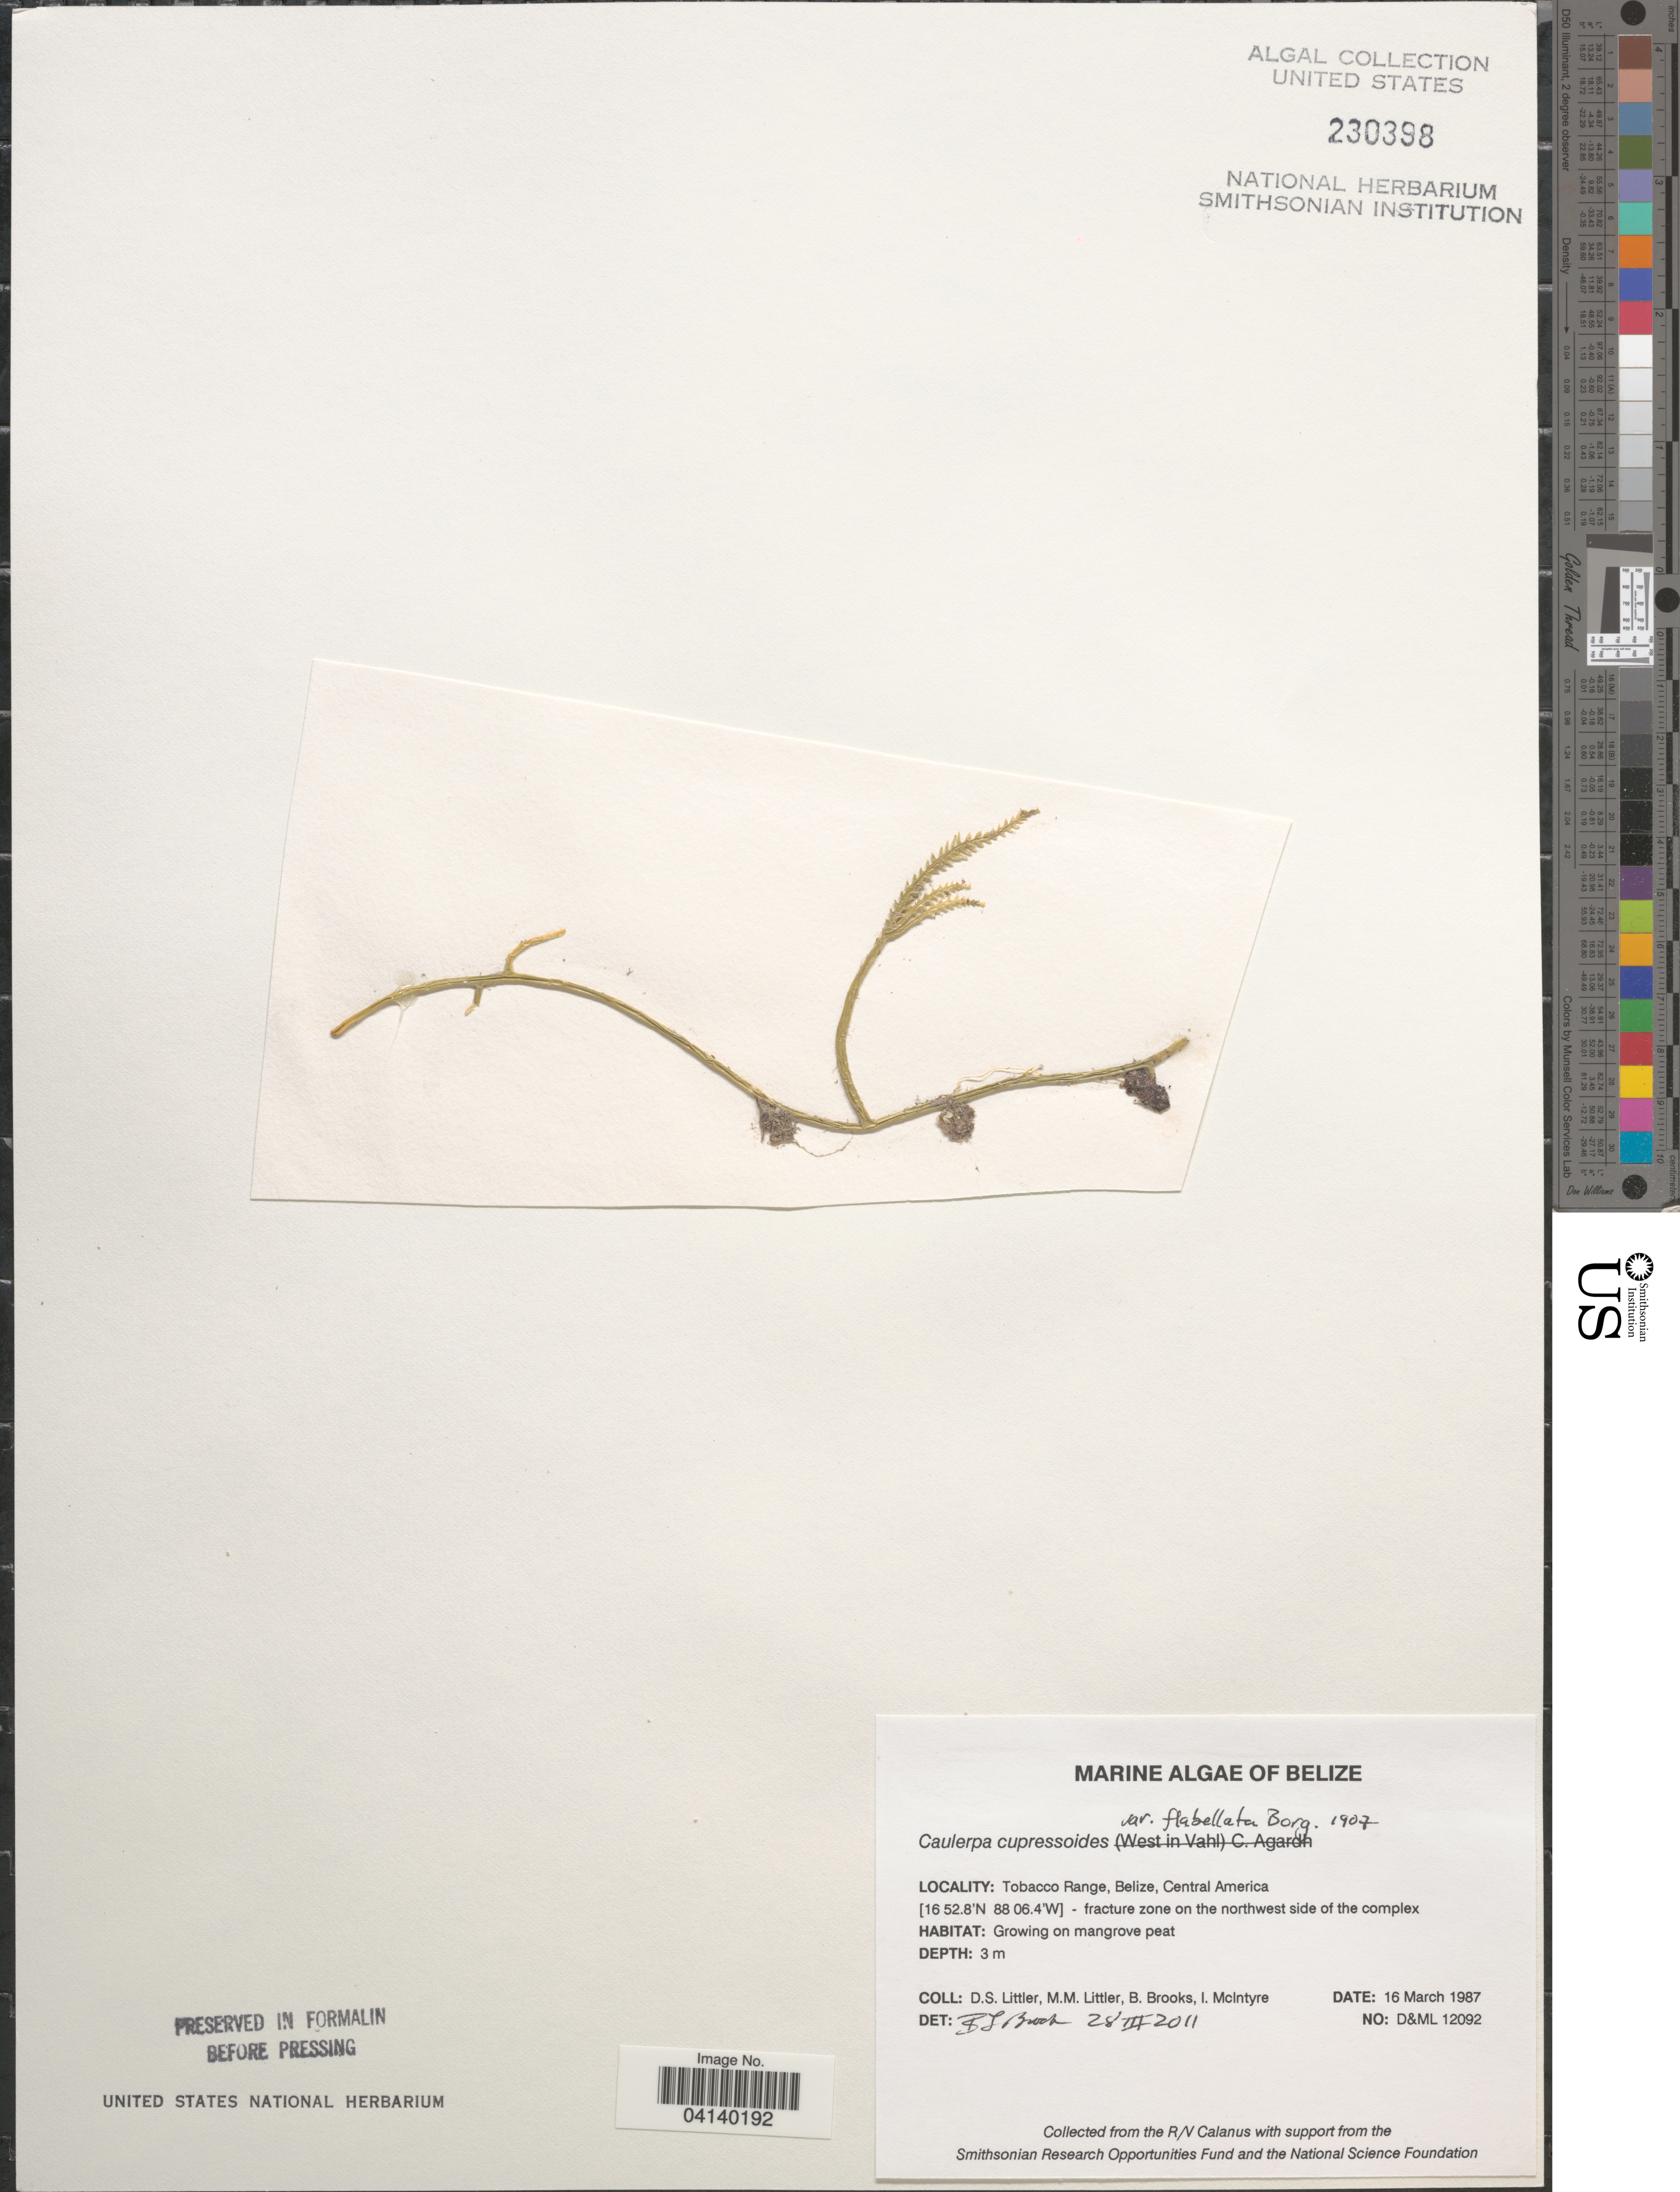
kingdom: Plantae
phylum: Chlorophyta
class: Ulvophyceae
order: Bryopsidales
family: Caulerpaceae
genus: Caulerpa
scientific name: Caulerpa cupressoides var. flabellata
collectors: D. S. Littler, B. Brooks & I. McIntyre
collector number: D&ML12092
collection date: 1987-03-16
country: Belize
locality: Tobacco Range - fracture zone on the northwest side of the complex.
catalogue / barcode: US 230398